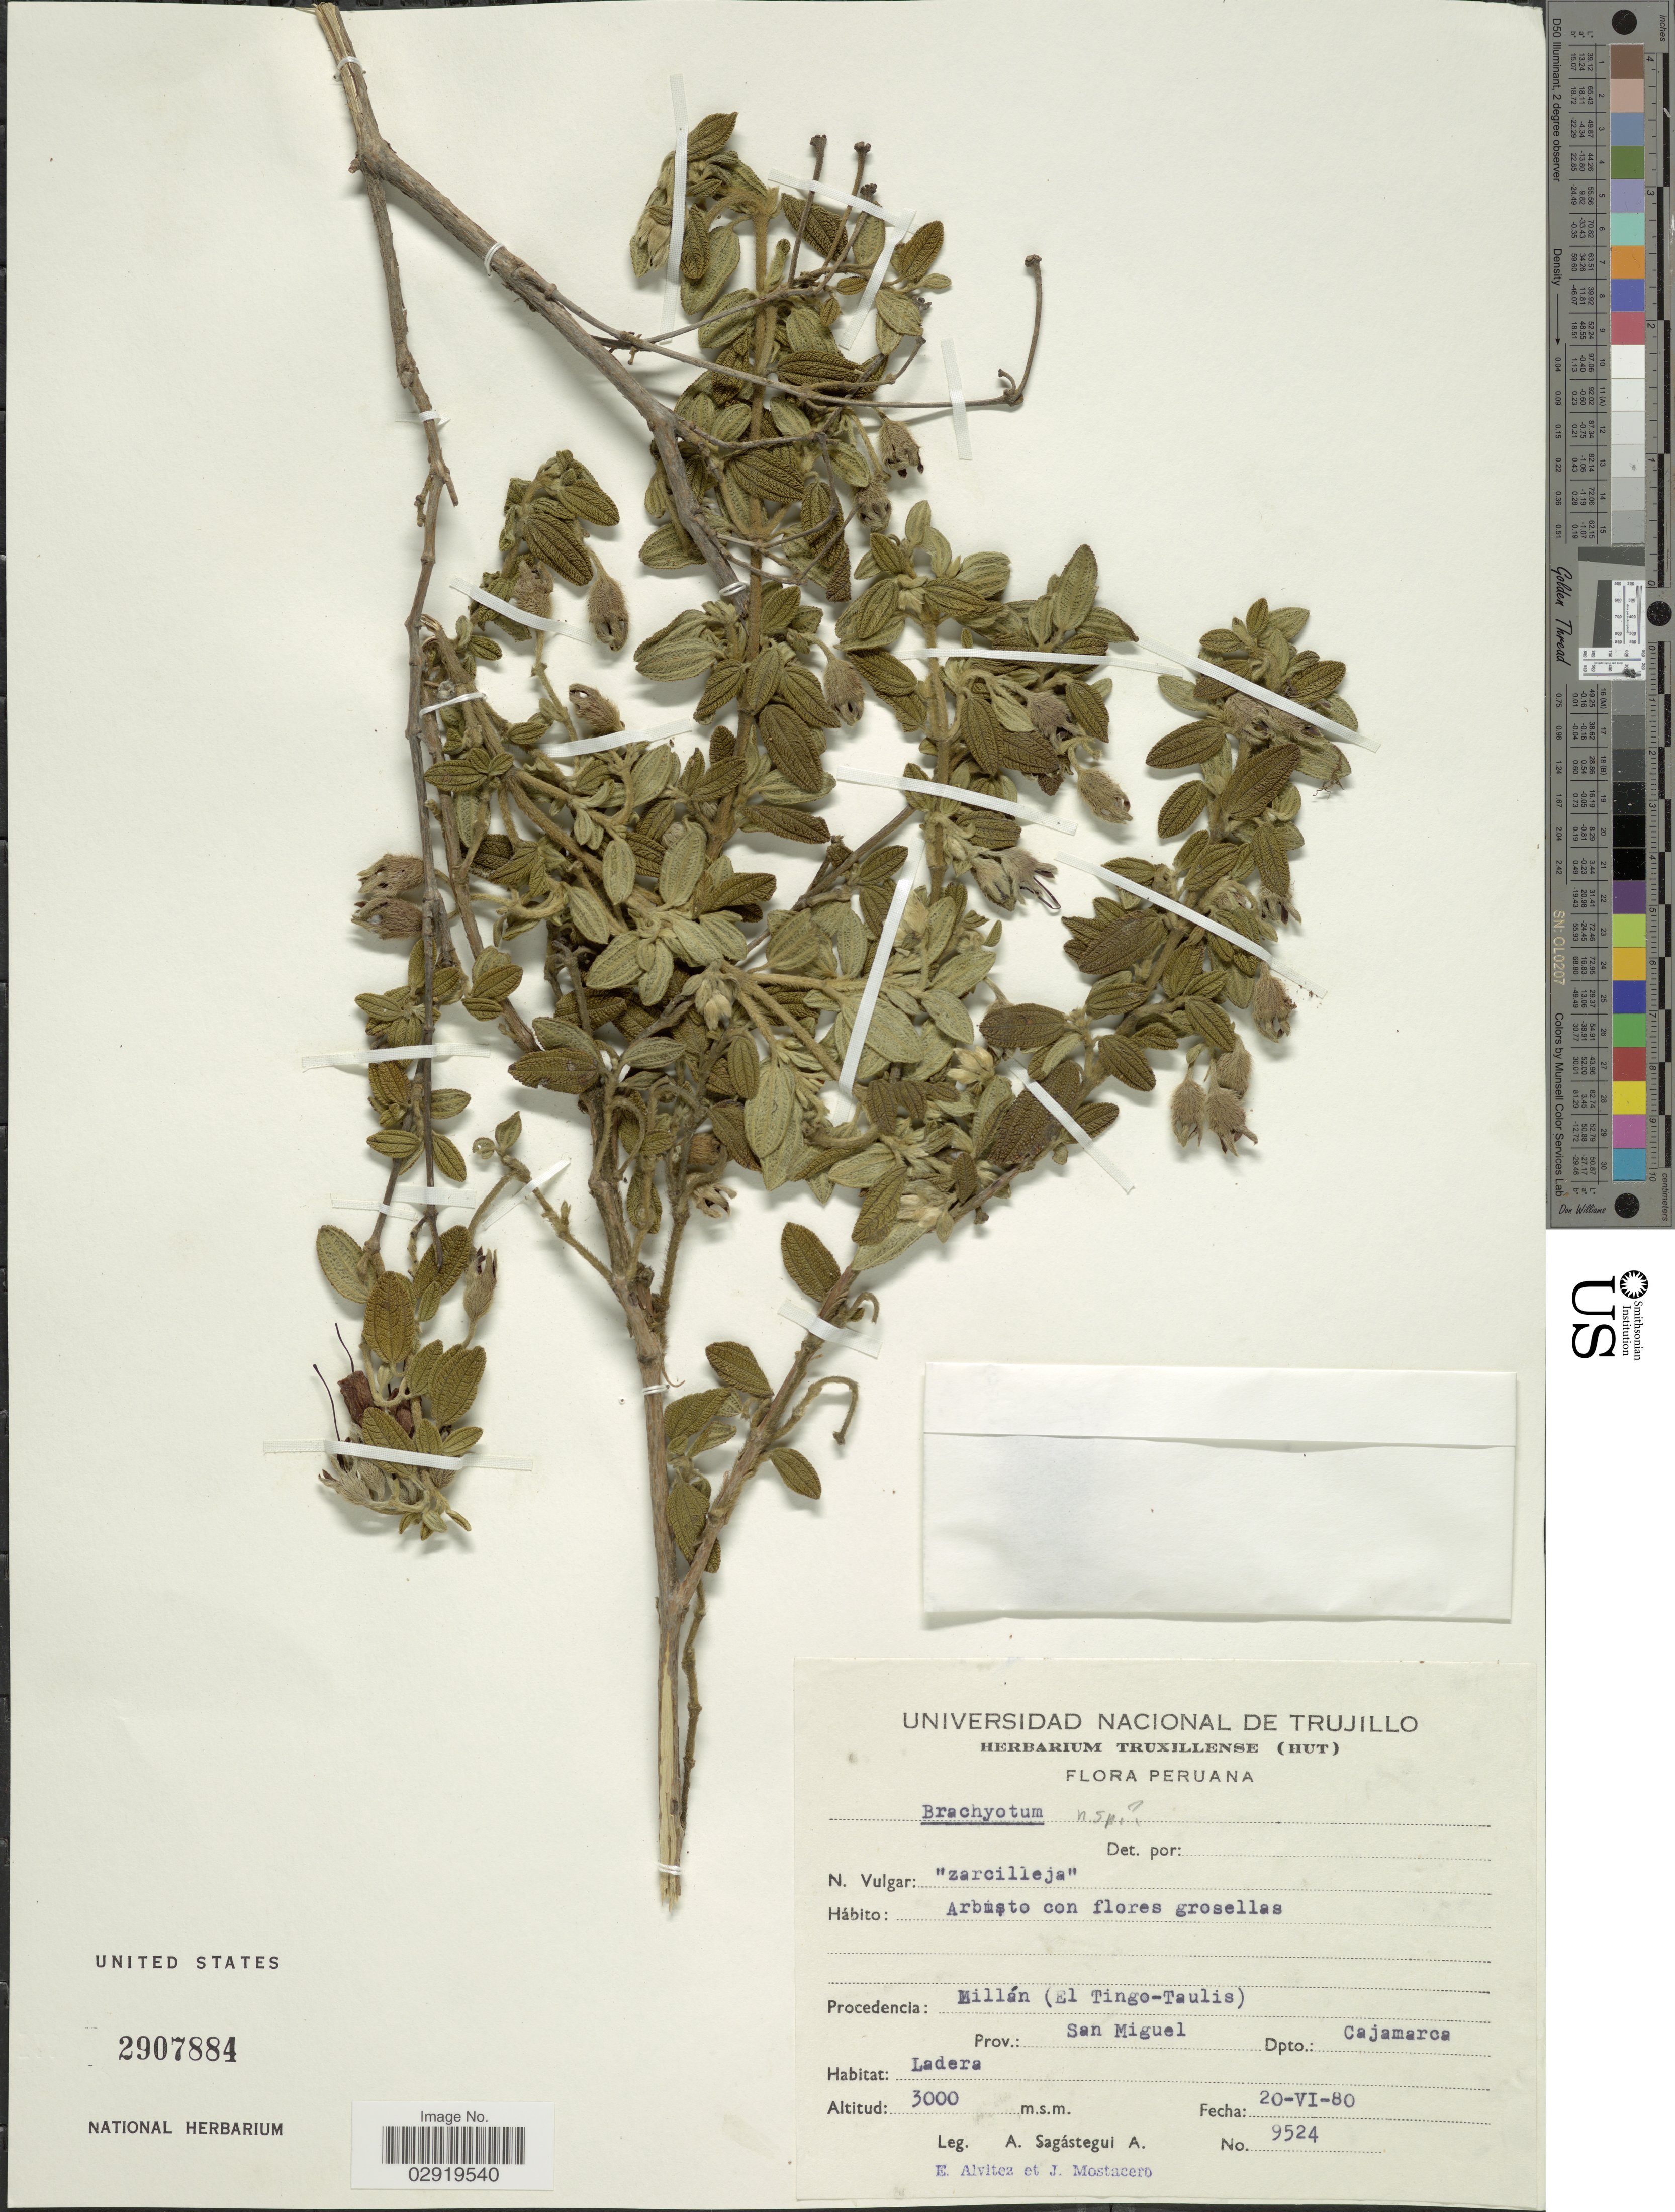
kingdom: Plantae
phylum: Tracheophyta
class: Magnoliopsida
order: Myrtales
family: Melastomataceae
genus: Brachyotum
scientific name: Brachyotum sp.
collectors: A. Sagástegui A., E. Alvitez I. & J. Mostacero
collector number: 9524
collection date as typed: Transcribed d/m/y: 20/6/80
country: Peru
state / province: Cajamarca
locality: Procedencia: Millán (El Tingo-Taulis). Prov.: San Miguel. Dpto.: Cajamarca.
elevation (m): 3000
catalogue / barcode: US 2907884